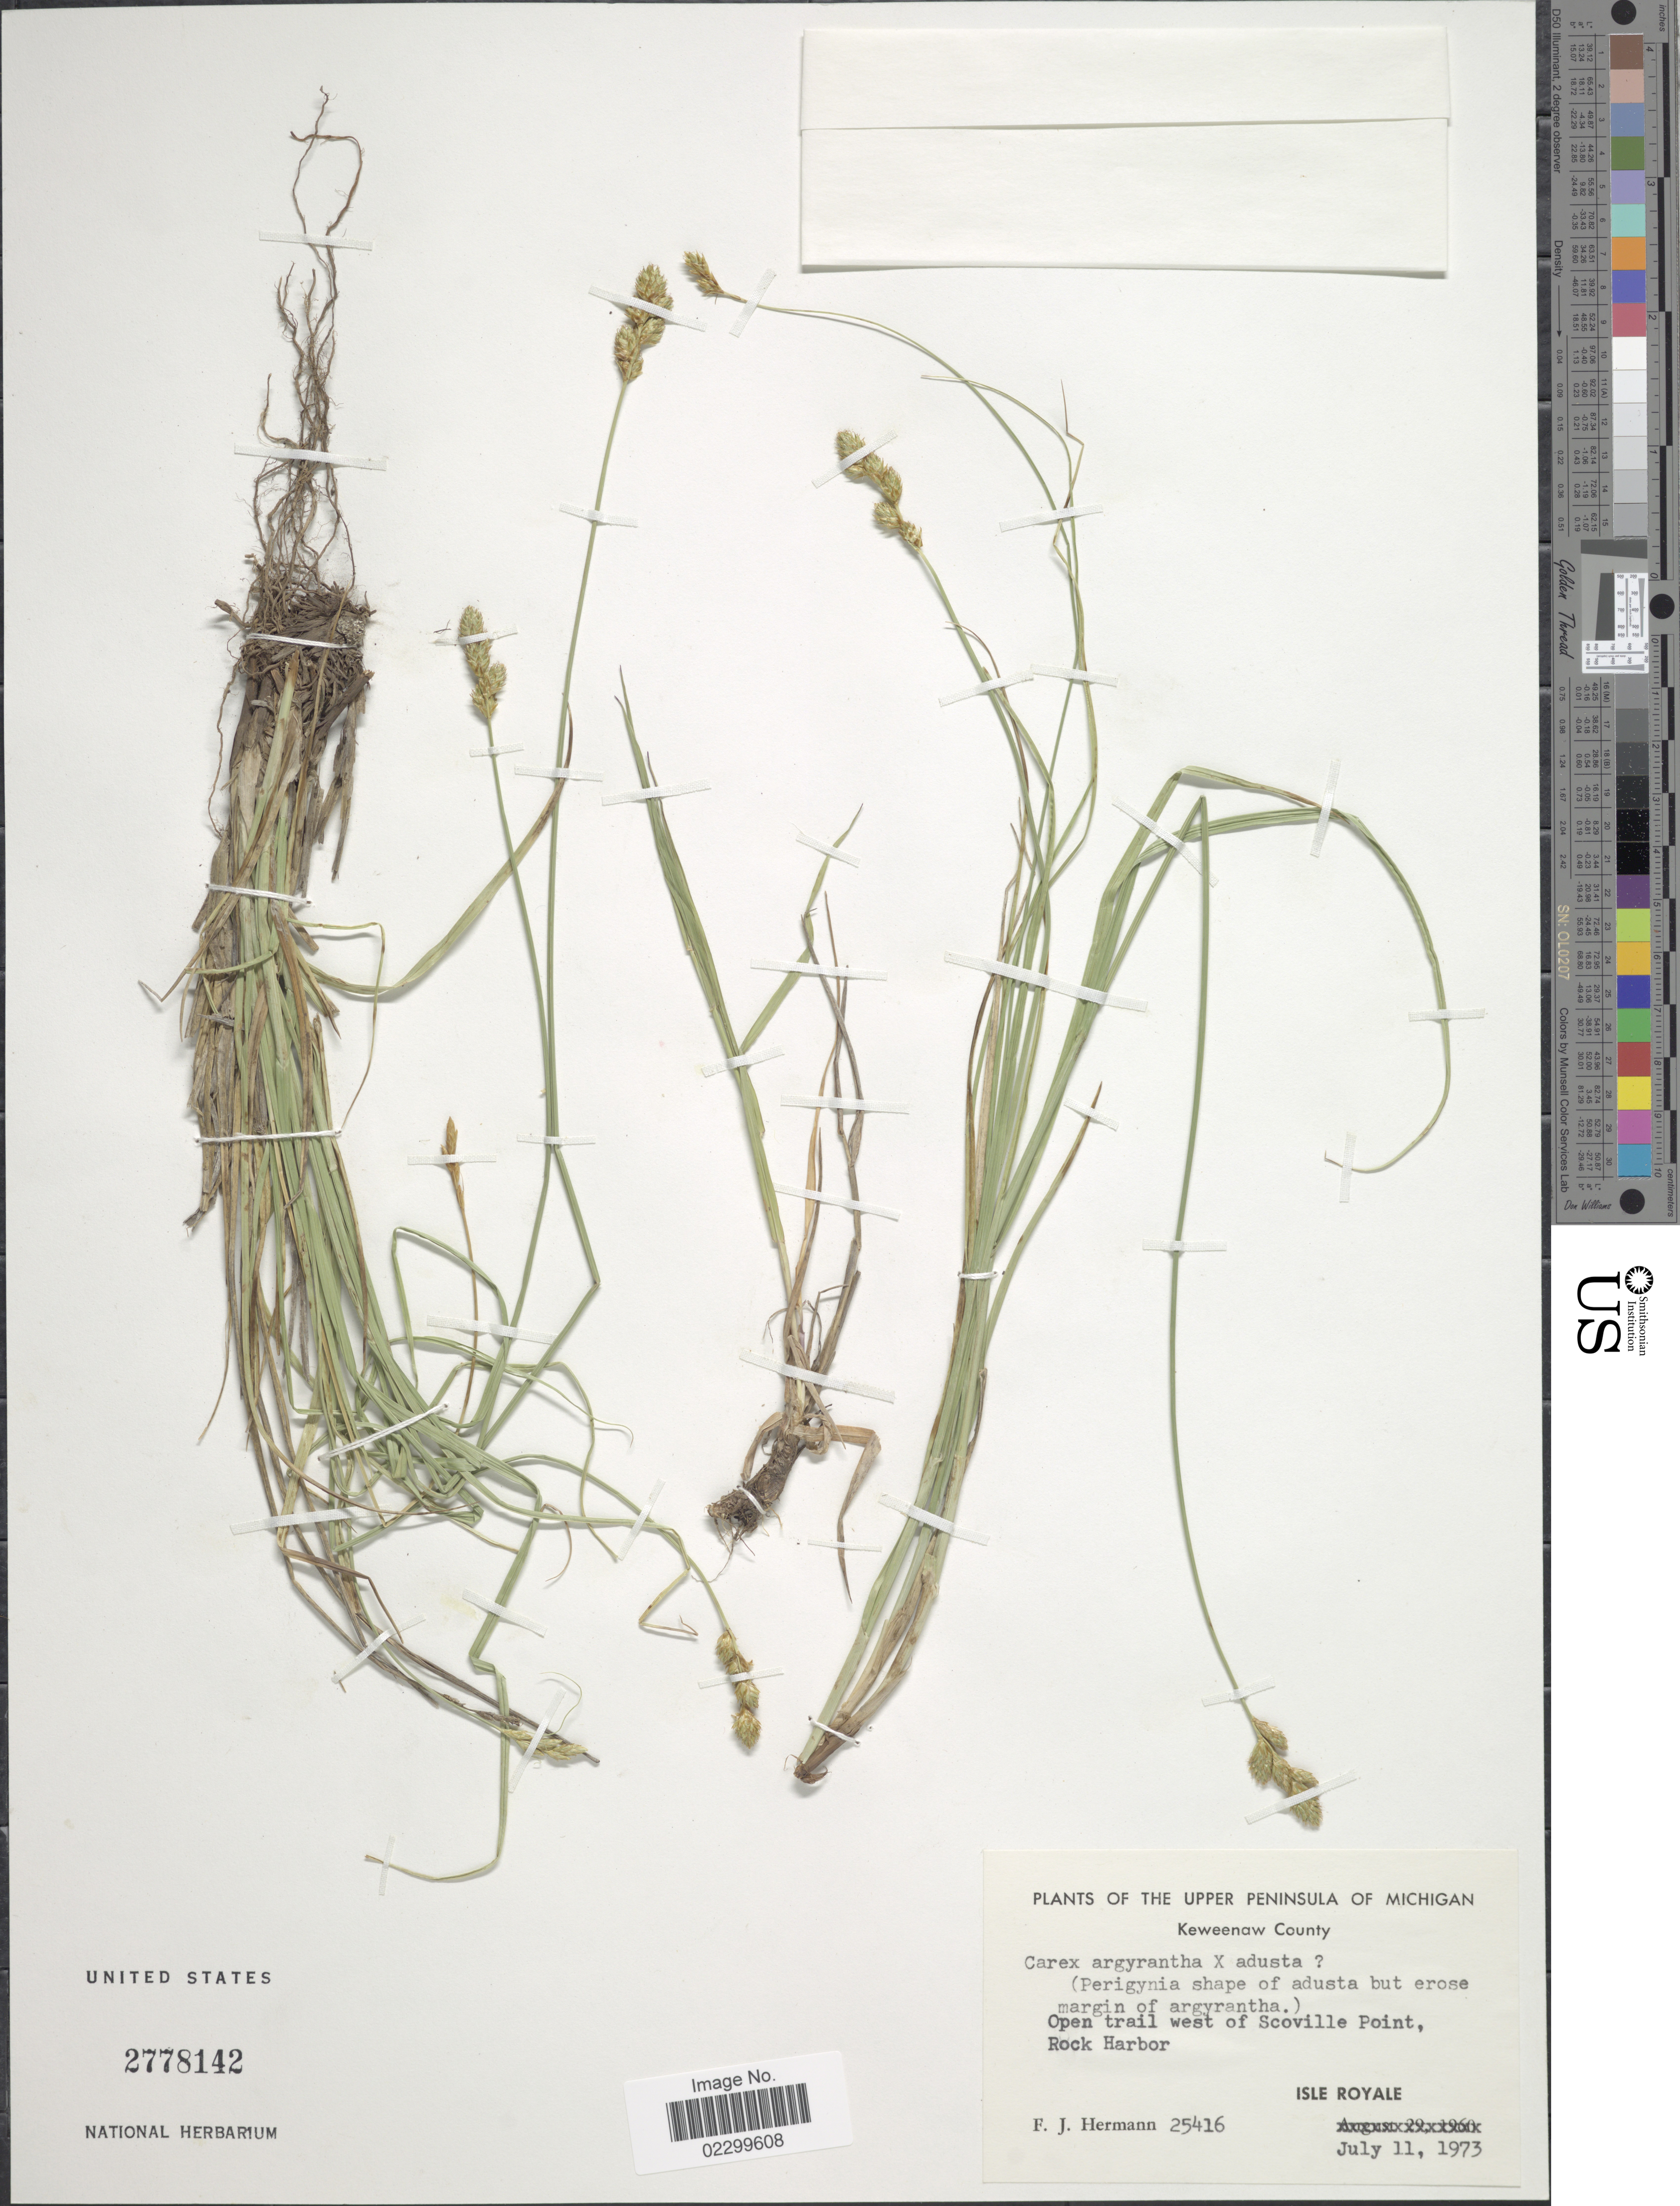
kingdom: Plantae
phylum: Tracheophyta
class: Liliopsida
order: Poales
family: Cyperaceae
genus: Carex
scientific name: Carex argyrantha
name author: Tuck. ex Boott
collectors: F. J. Hermann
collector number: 25416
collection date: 1973-07-11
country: United States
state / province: Michigan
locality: The Upper Peninsula of Michigan, Keweenaw County, open trail west of Scoville Point, Rock Harbor, Isle Royale.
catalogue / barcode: US 2778142